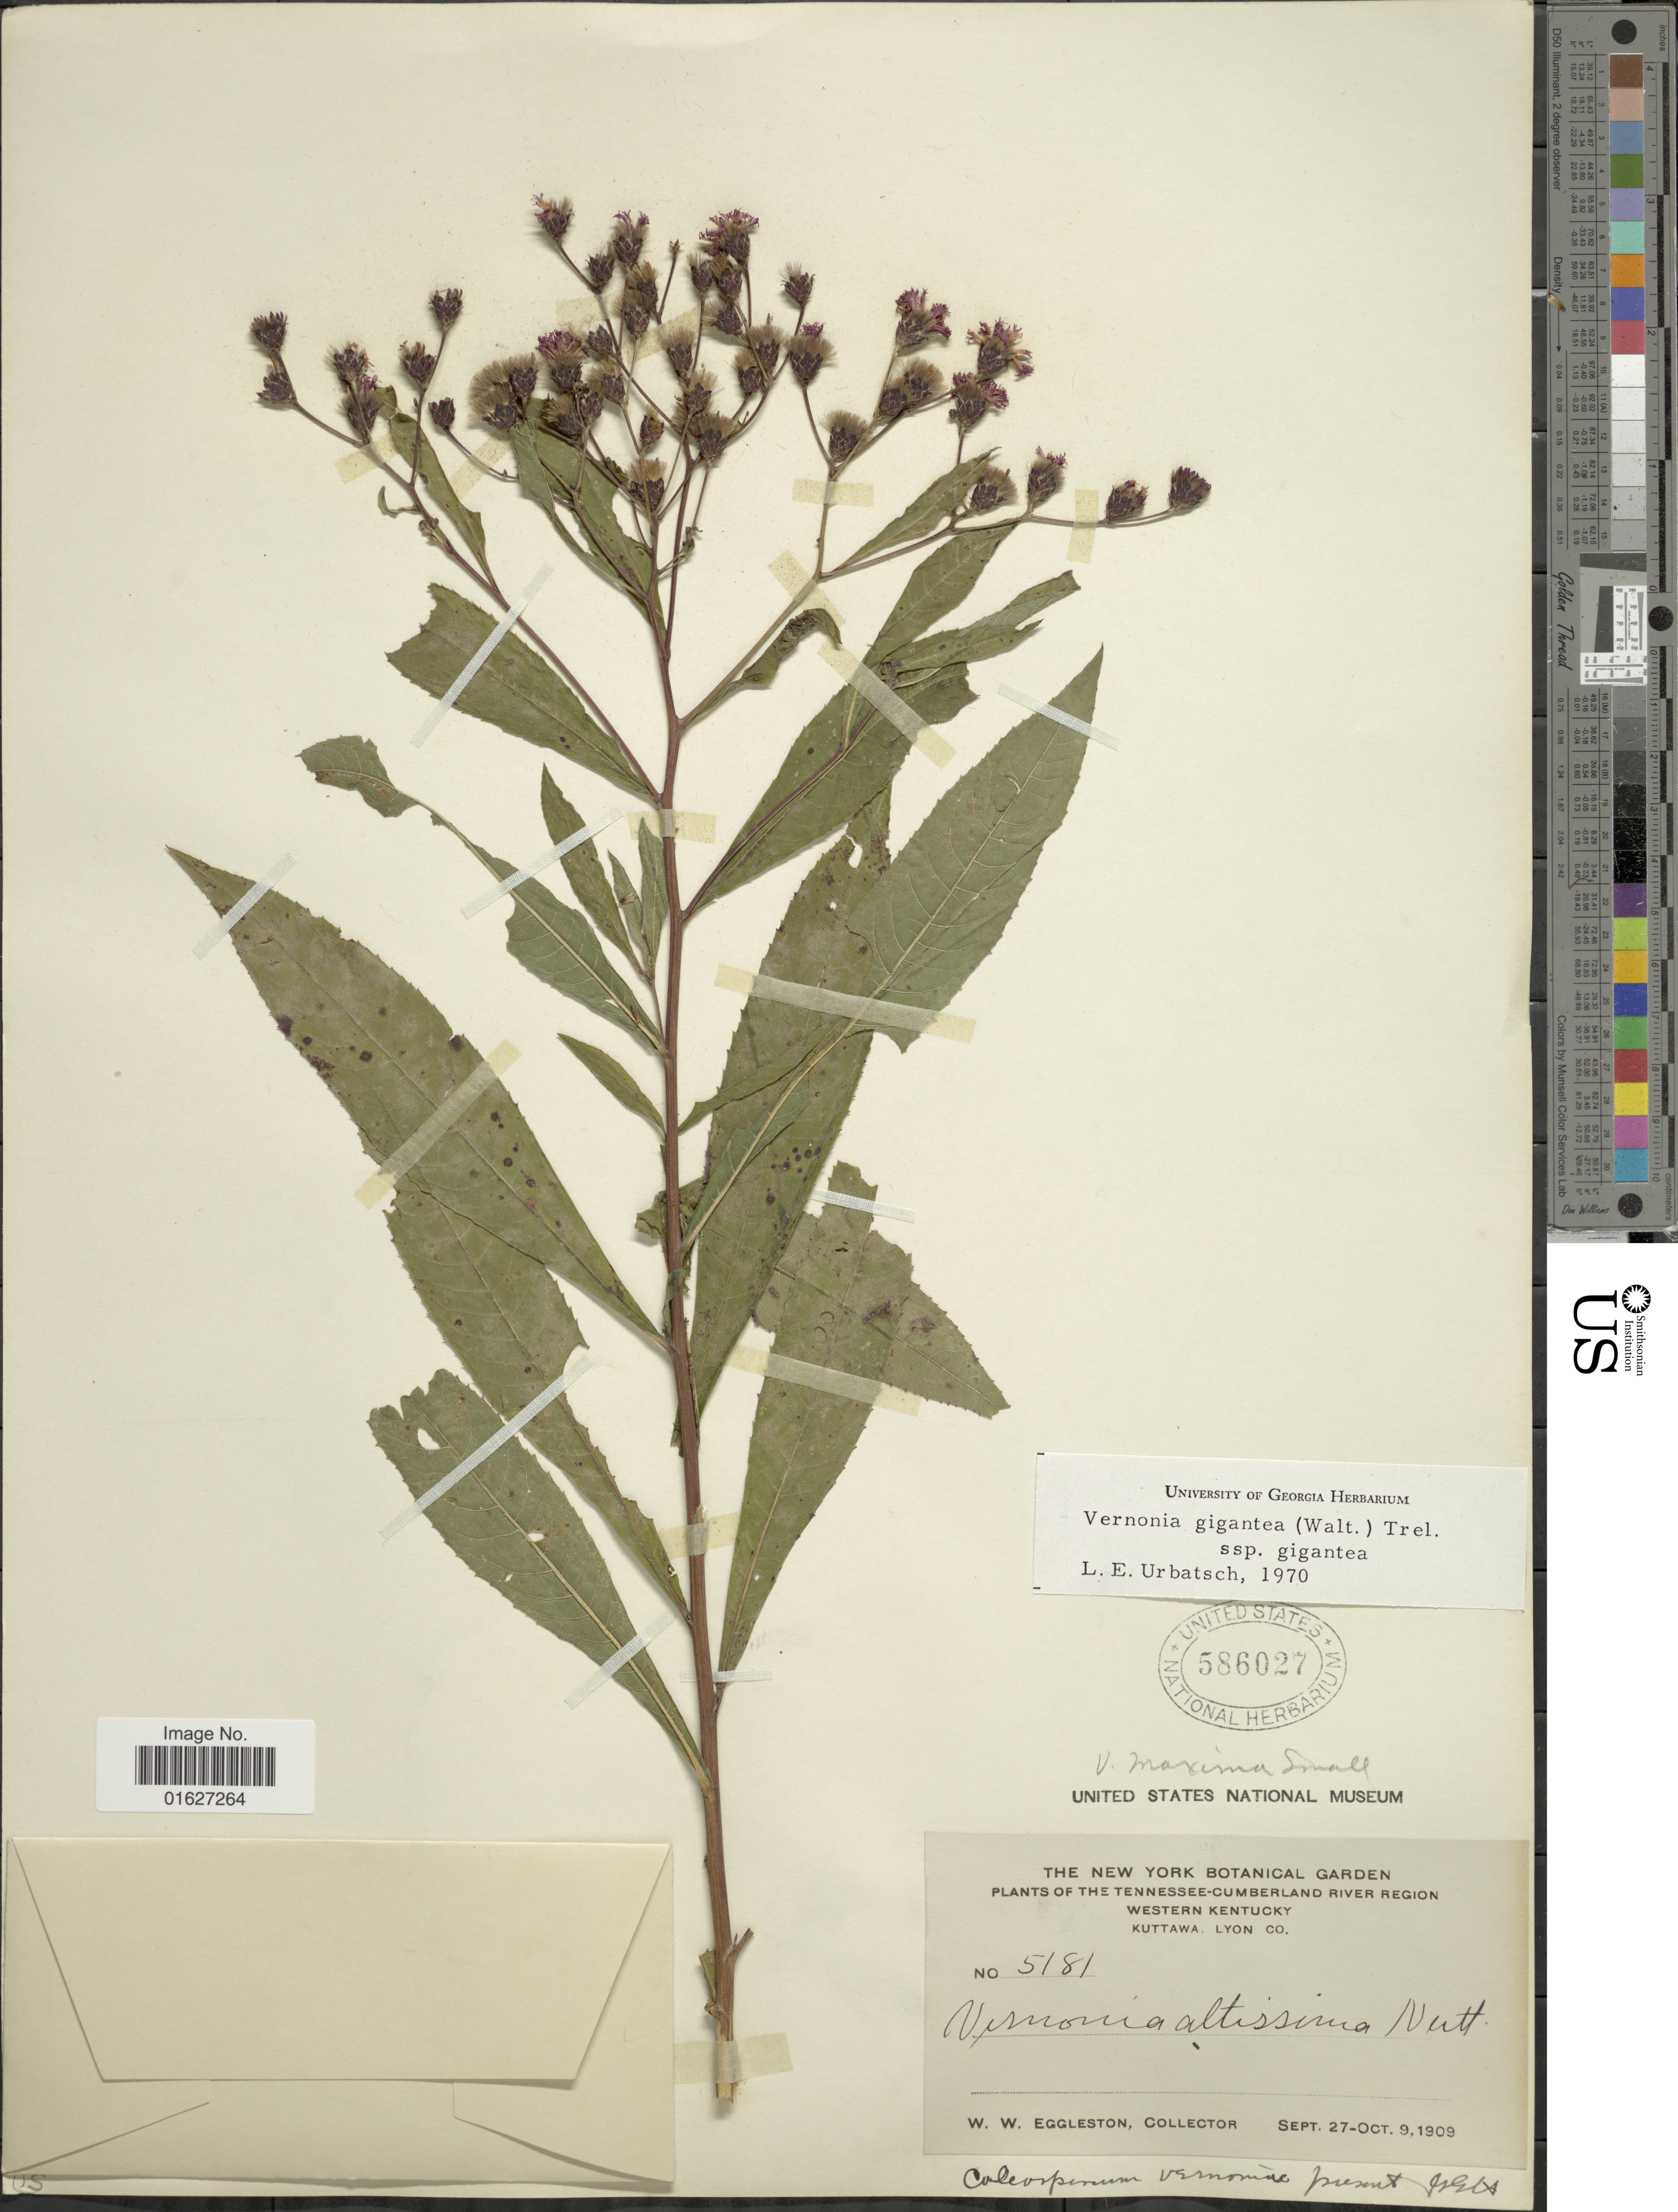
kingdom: Plantae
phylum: Tracheophyta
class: Magnoliopsida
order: Asterales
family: Asteraceae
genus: Vernonia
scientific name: Vernonia gigantea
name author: (Walter) Trel.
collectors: W. W. Eggleston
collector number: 5181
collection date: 1909-09-27/1909-10-09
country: United States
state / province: Kentucky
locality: Western kentucky. Kuttawa, Lyon Co.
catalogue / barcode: US 586027